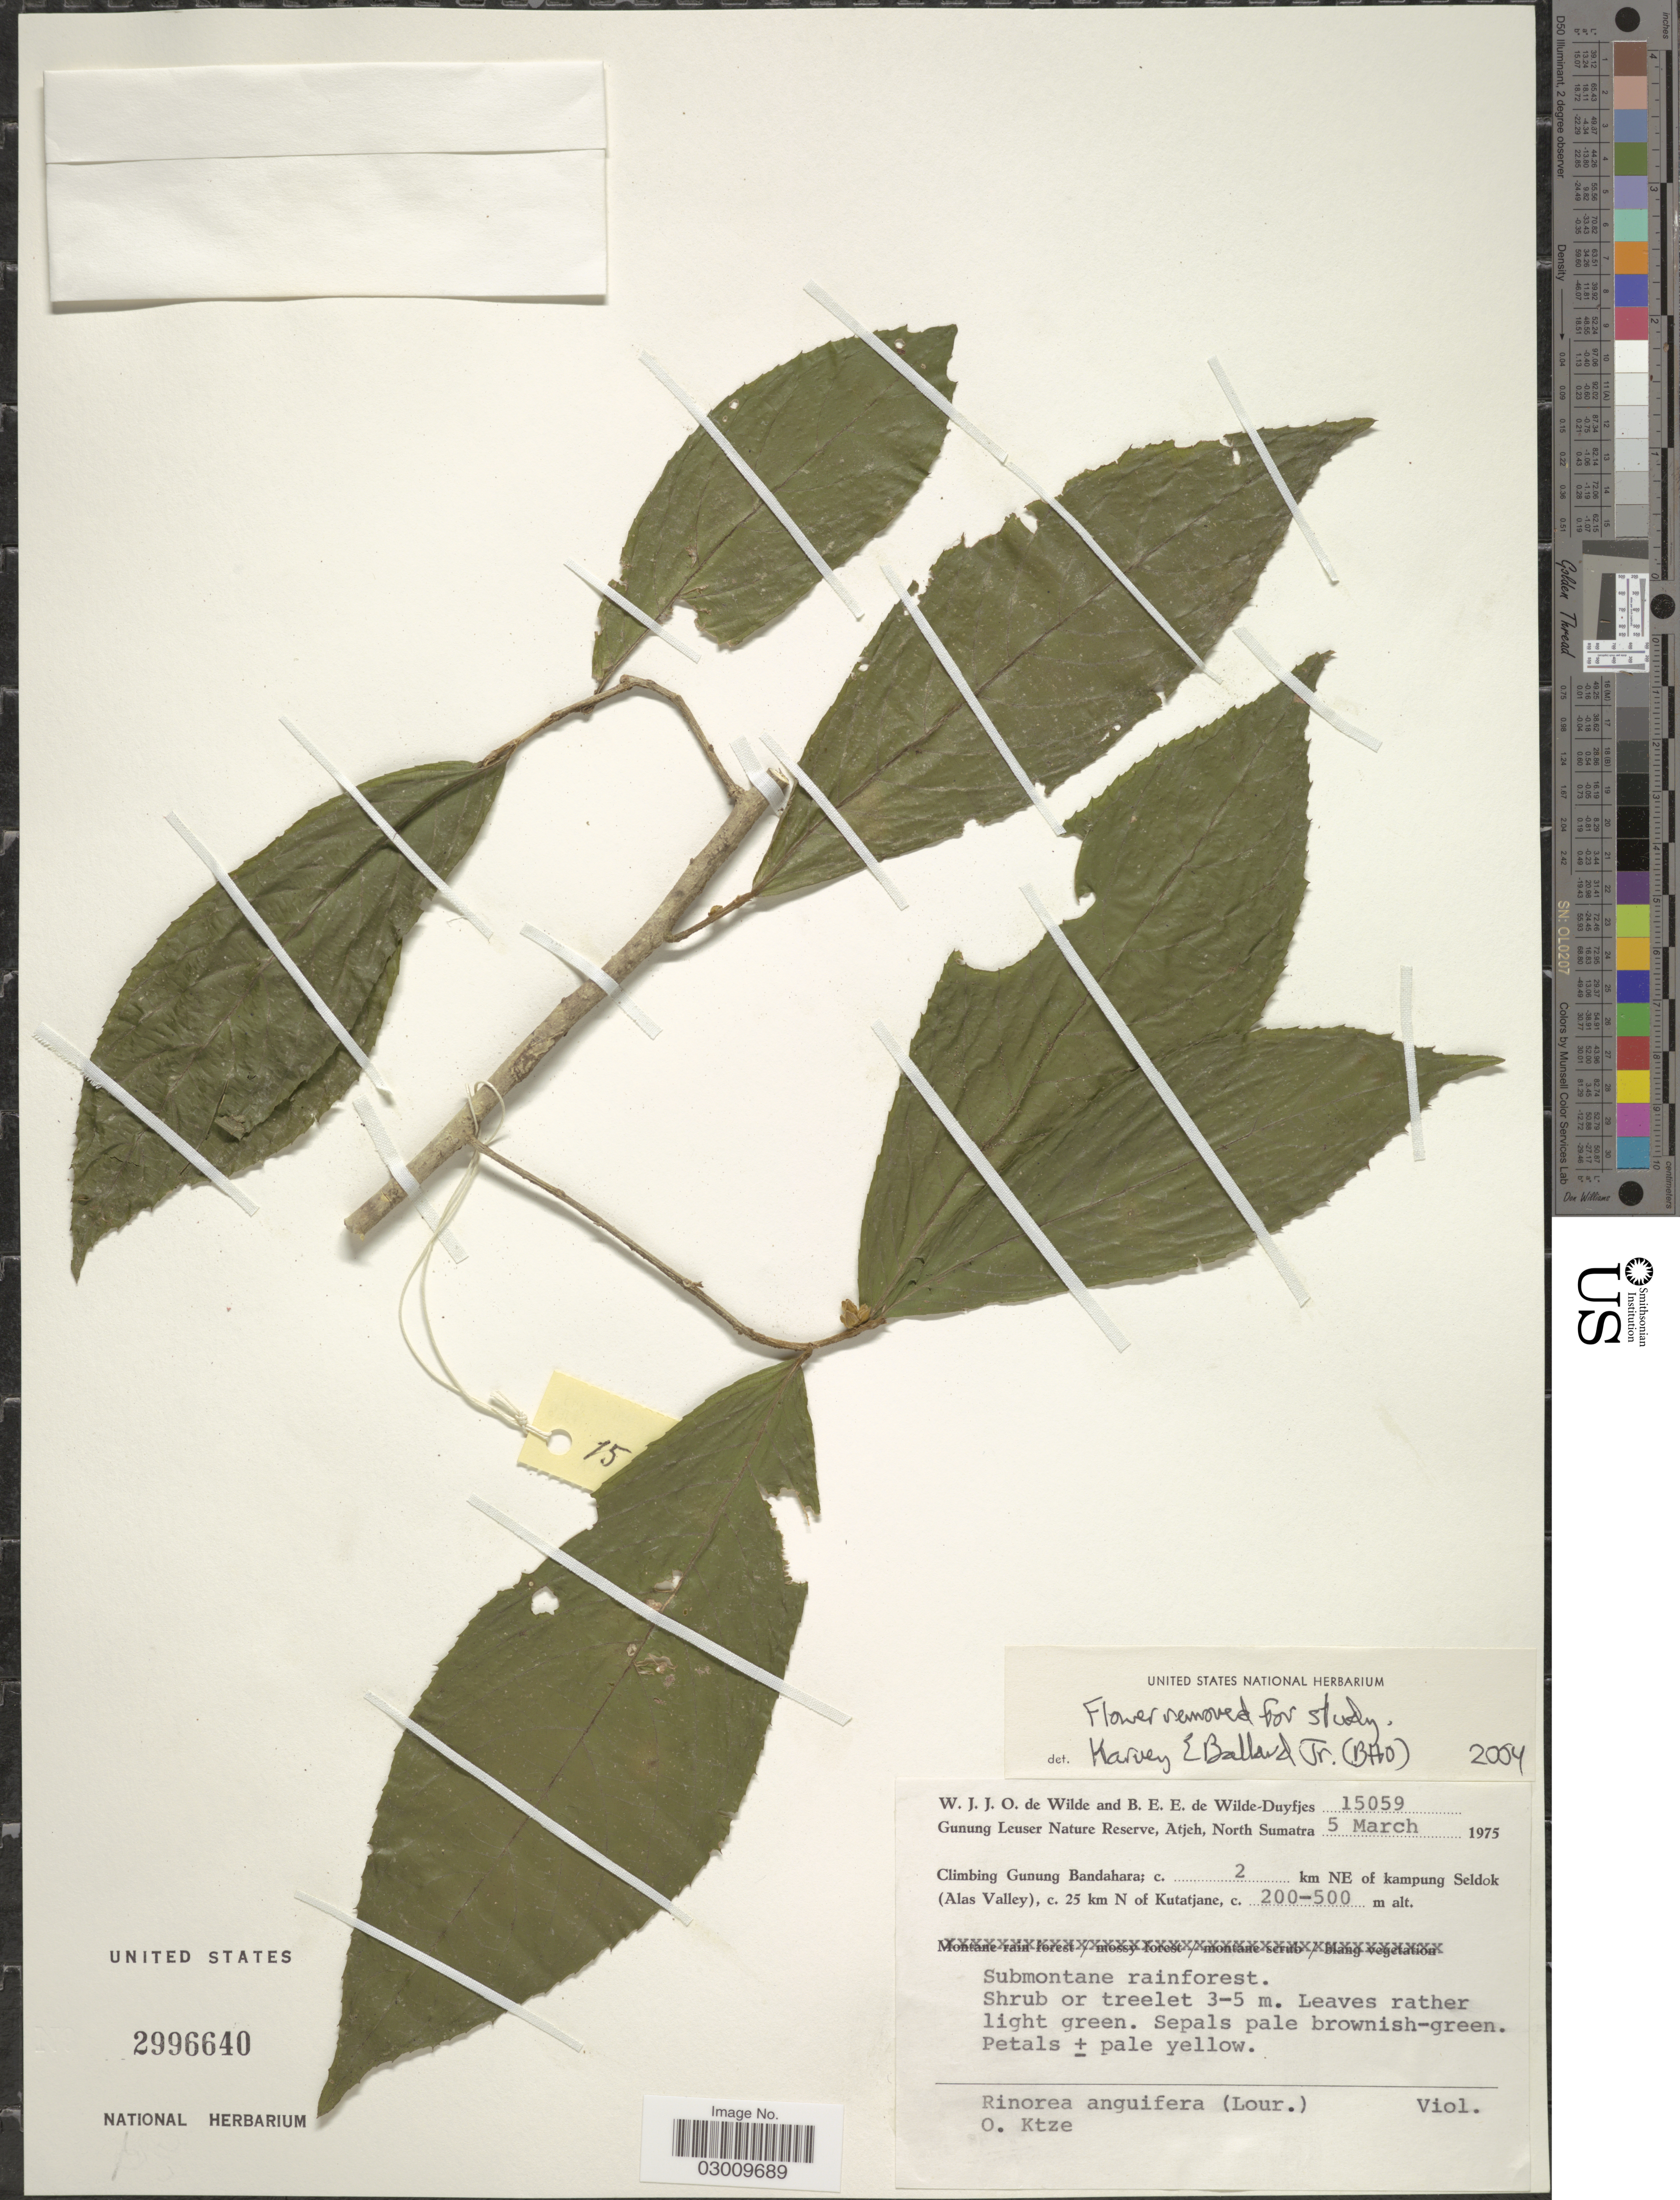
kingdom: Plantae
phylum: Tracheophyta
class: Magnoliopsida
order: Malpighiales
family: Violaceae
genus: Rinorea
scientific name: Rinorea anguifera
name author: Kuntze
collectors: W. J. de Wilde & B. E. de Wilde-Duyfjes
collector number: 15059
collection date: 1975-03-05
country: Indonesia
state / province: Sumatra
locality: Gunung Leuser Nature Reserve, Atjeh, North Sumatra. Climbing Gunung Bandahara; c. 2 km NE of kampung Seldok (Alas Valley), c. 25 km N of Kutatjane.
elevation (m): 200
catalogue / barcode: US 2996640